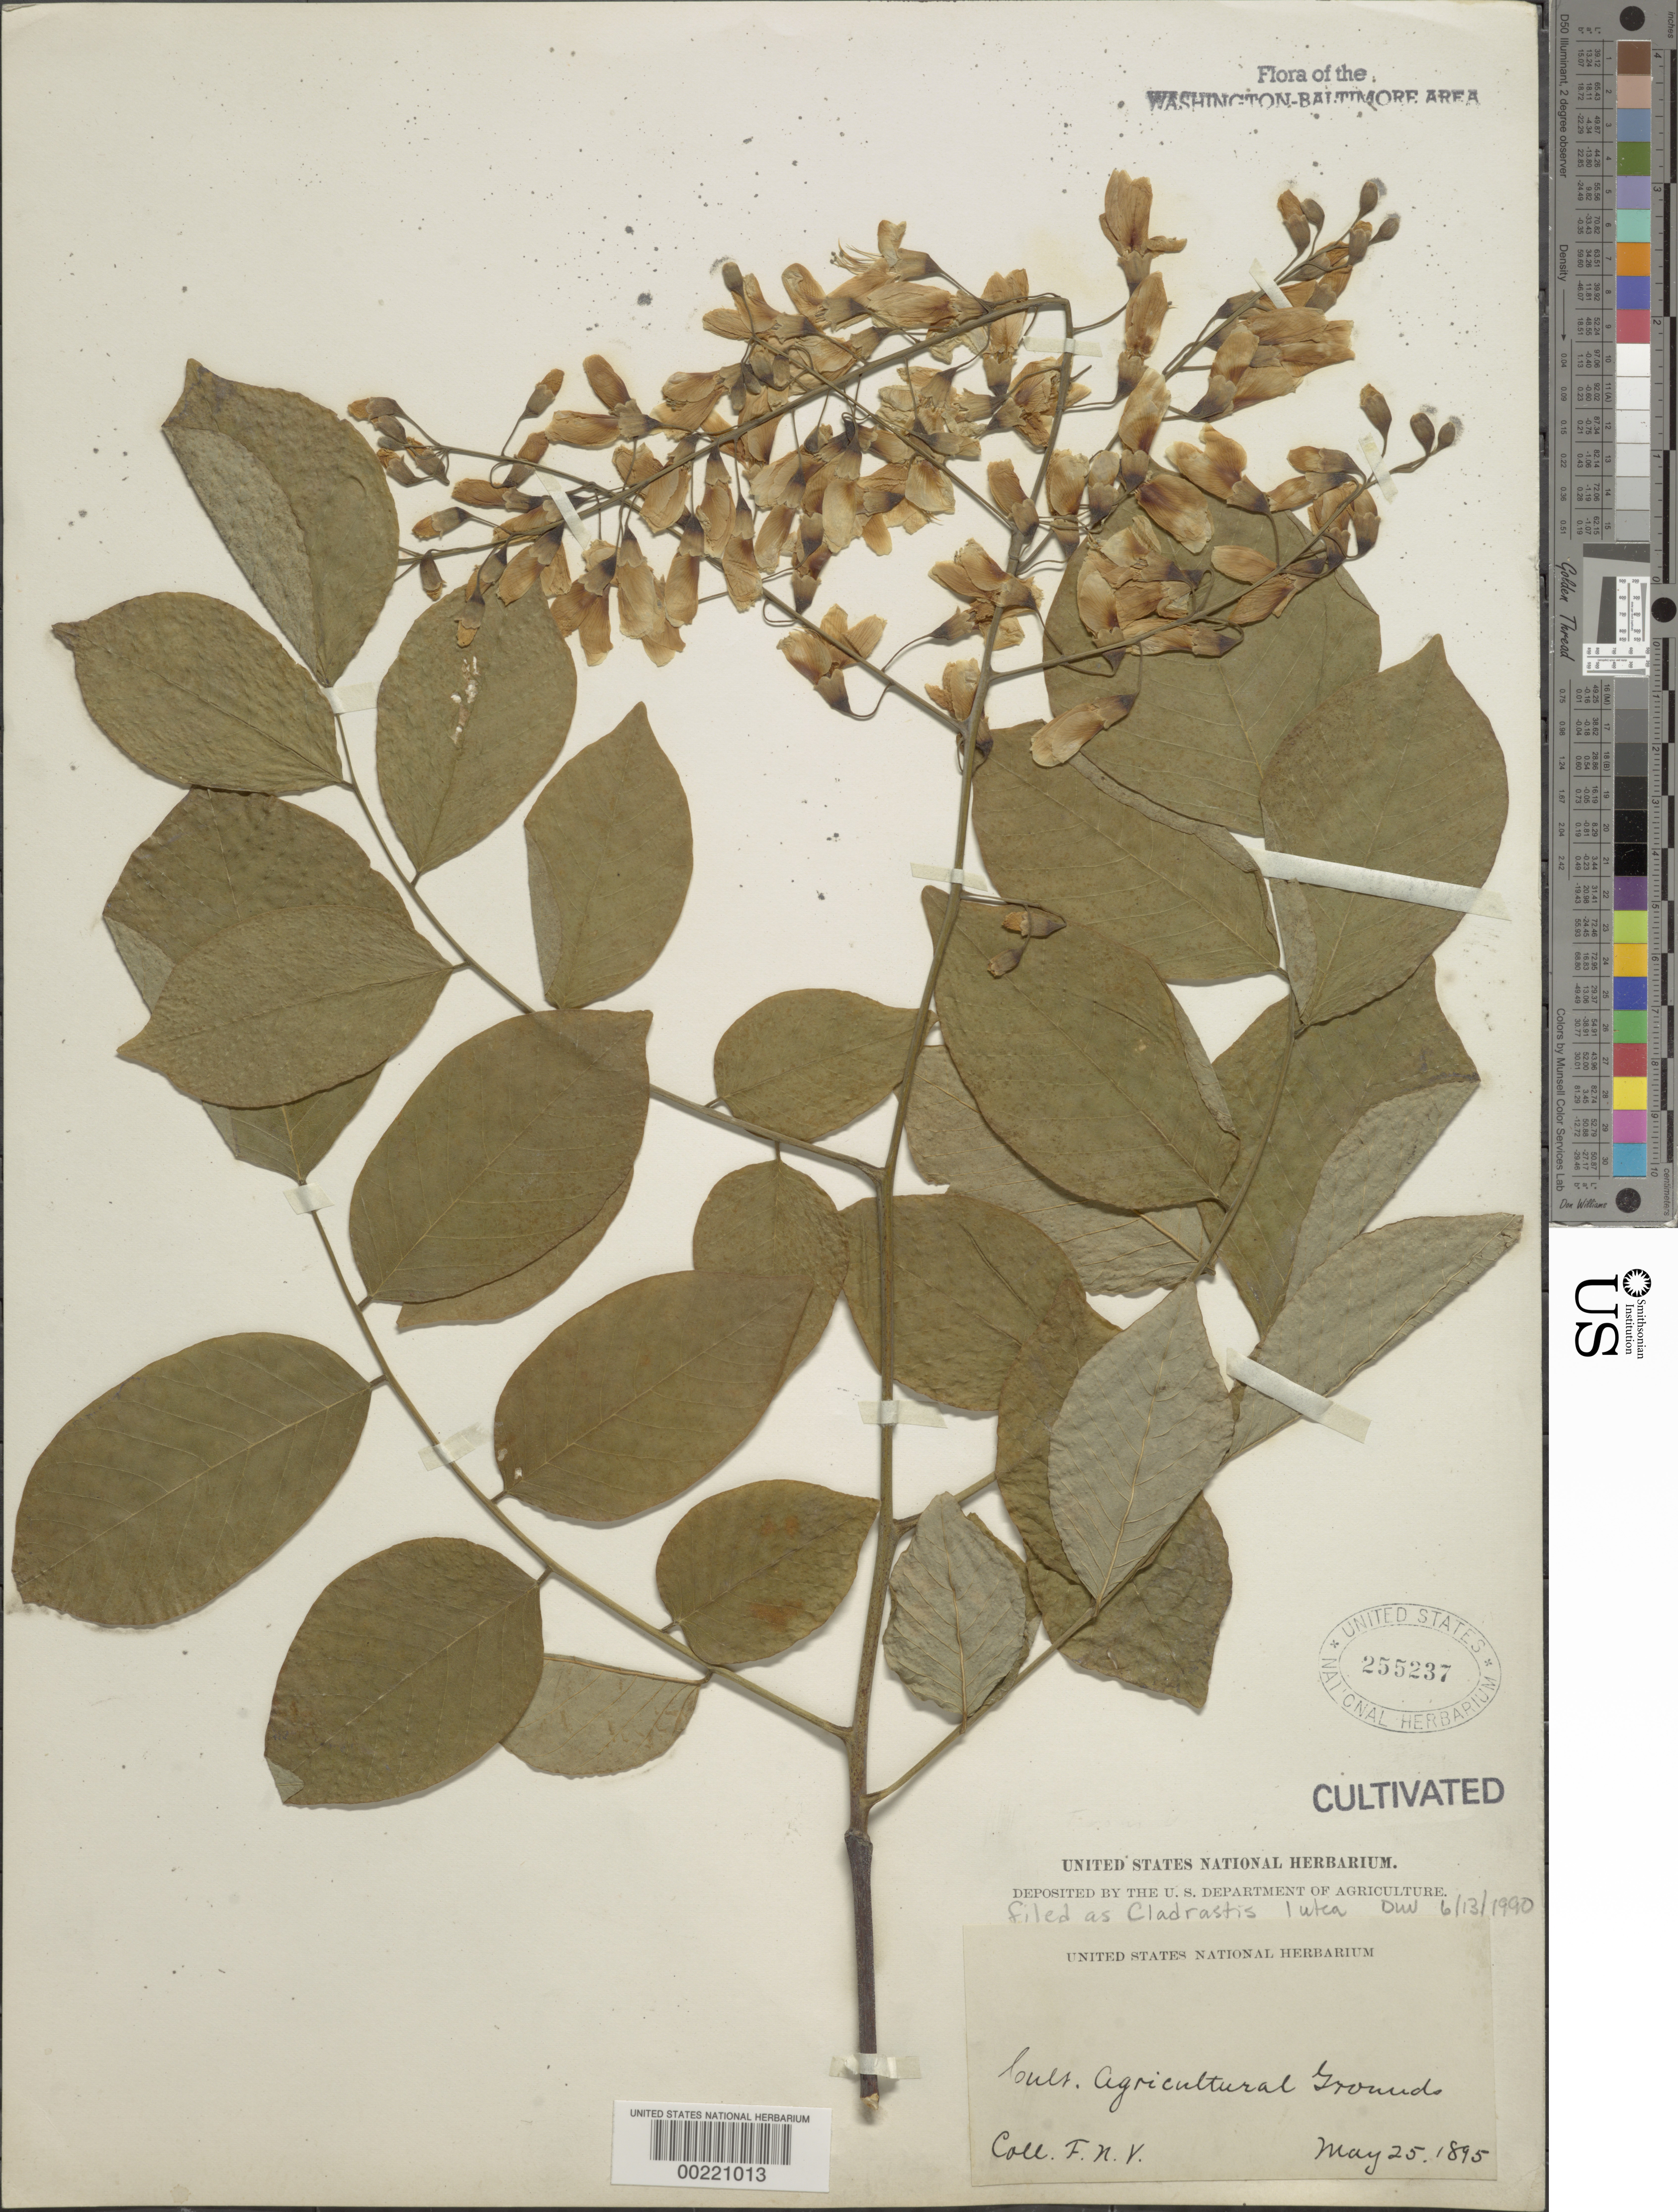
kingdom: Plantae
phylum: Tracheophyta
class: Magnoliopsida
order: Fabales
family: Fabaceae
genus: Cladrastis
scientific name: Cladrastis lutea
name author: (Michx.) Koch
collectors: F. V--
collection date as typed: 25 May 1895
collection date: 1895-05-25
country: United States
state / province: District of Columbia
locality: Department of Agriculture grounds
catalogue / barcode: US 255237